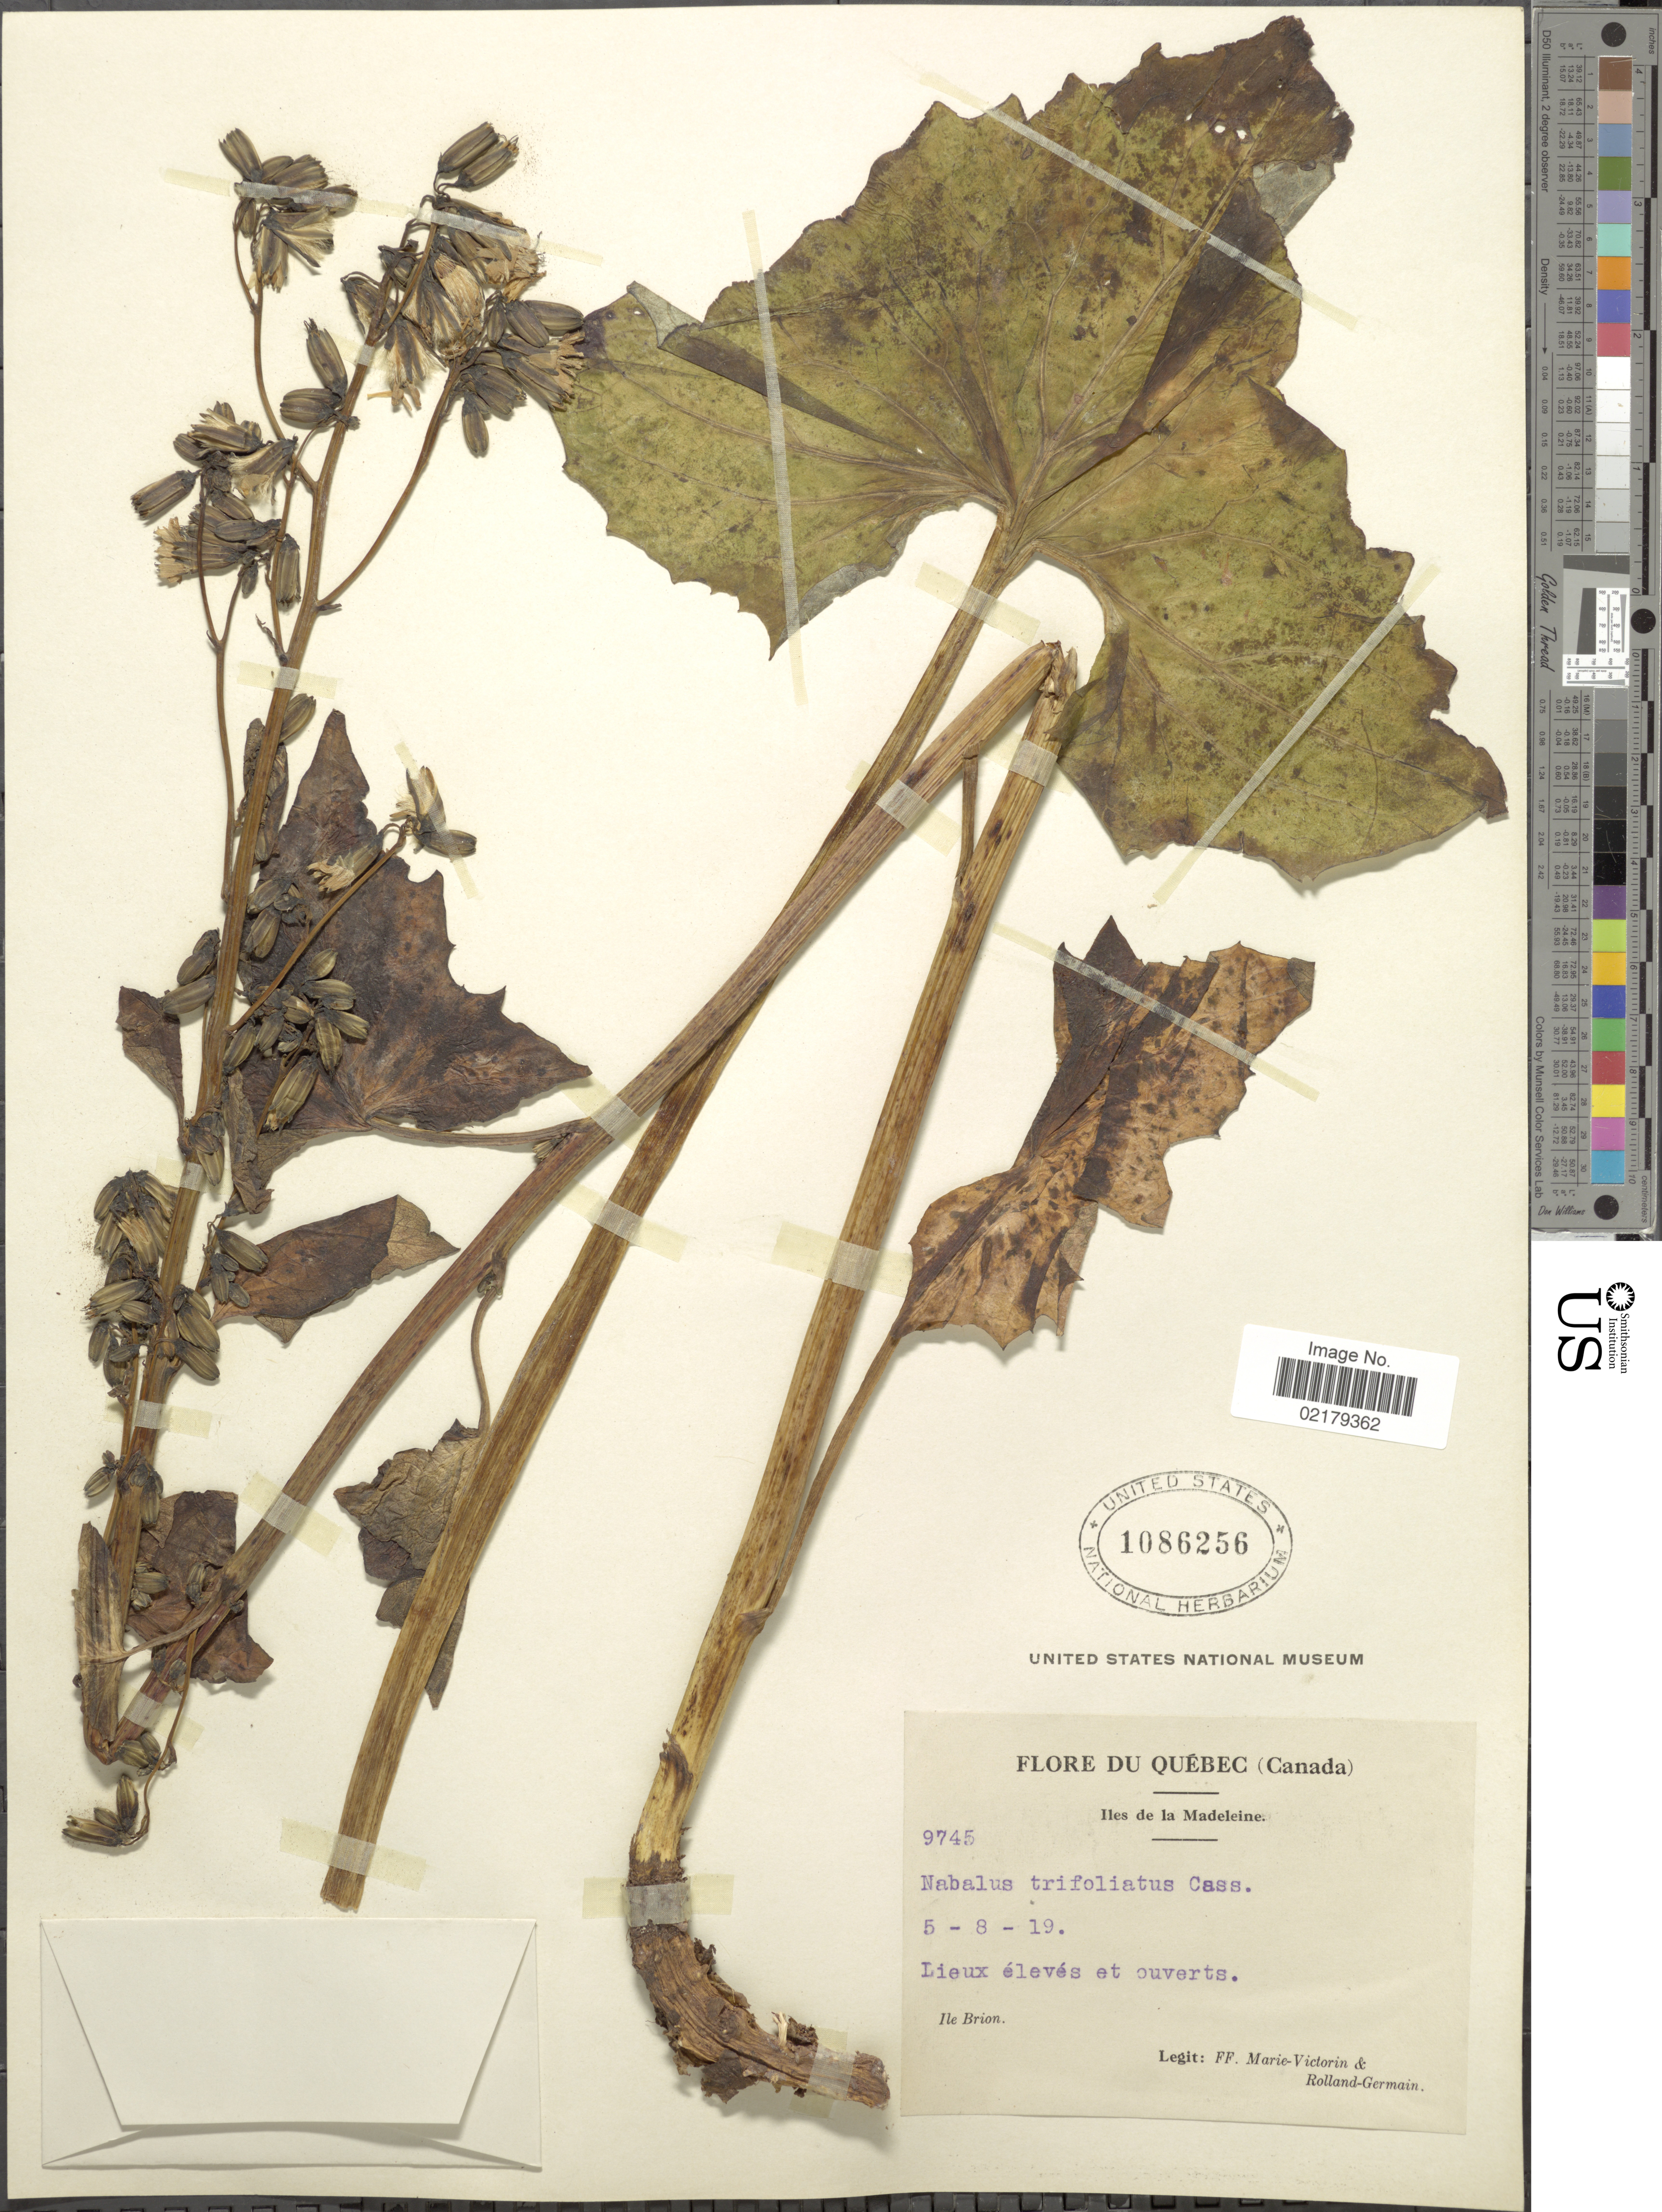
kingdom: Plantae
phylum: Tracheophyta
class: Magnoliopsida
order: Asterales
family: Asteraceae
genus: Nabalus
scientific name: Nabalus trifoliolatus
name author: Cass.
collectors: F. Marie-Victorin & Rolland-Germain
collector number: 9745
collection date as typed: Transcribed d/m/y: 5/8/19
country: Canada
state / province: Quebec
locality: Iles de la Madeleine, Lieux élevés et ouverts, Ile Brion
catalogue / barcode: US 1086256